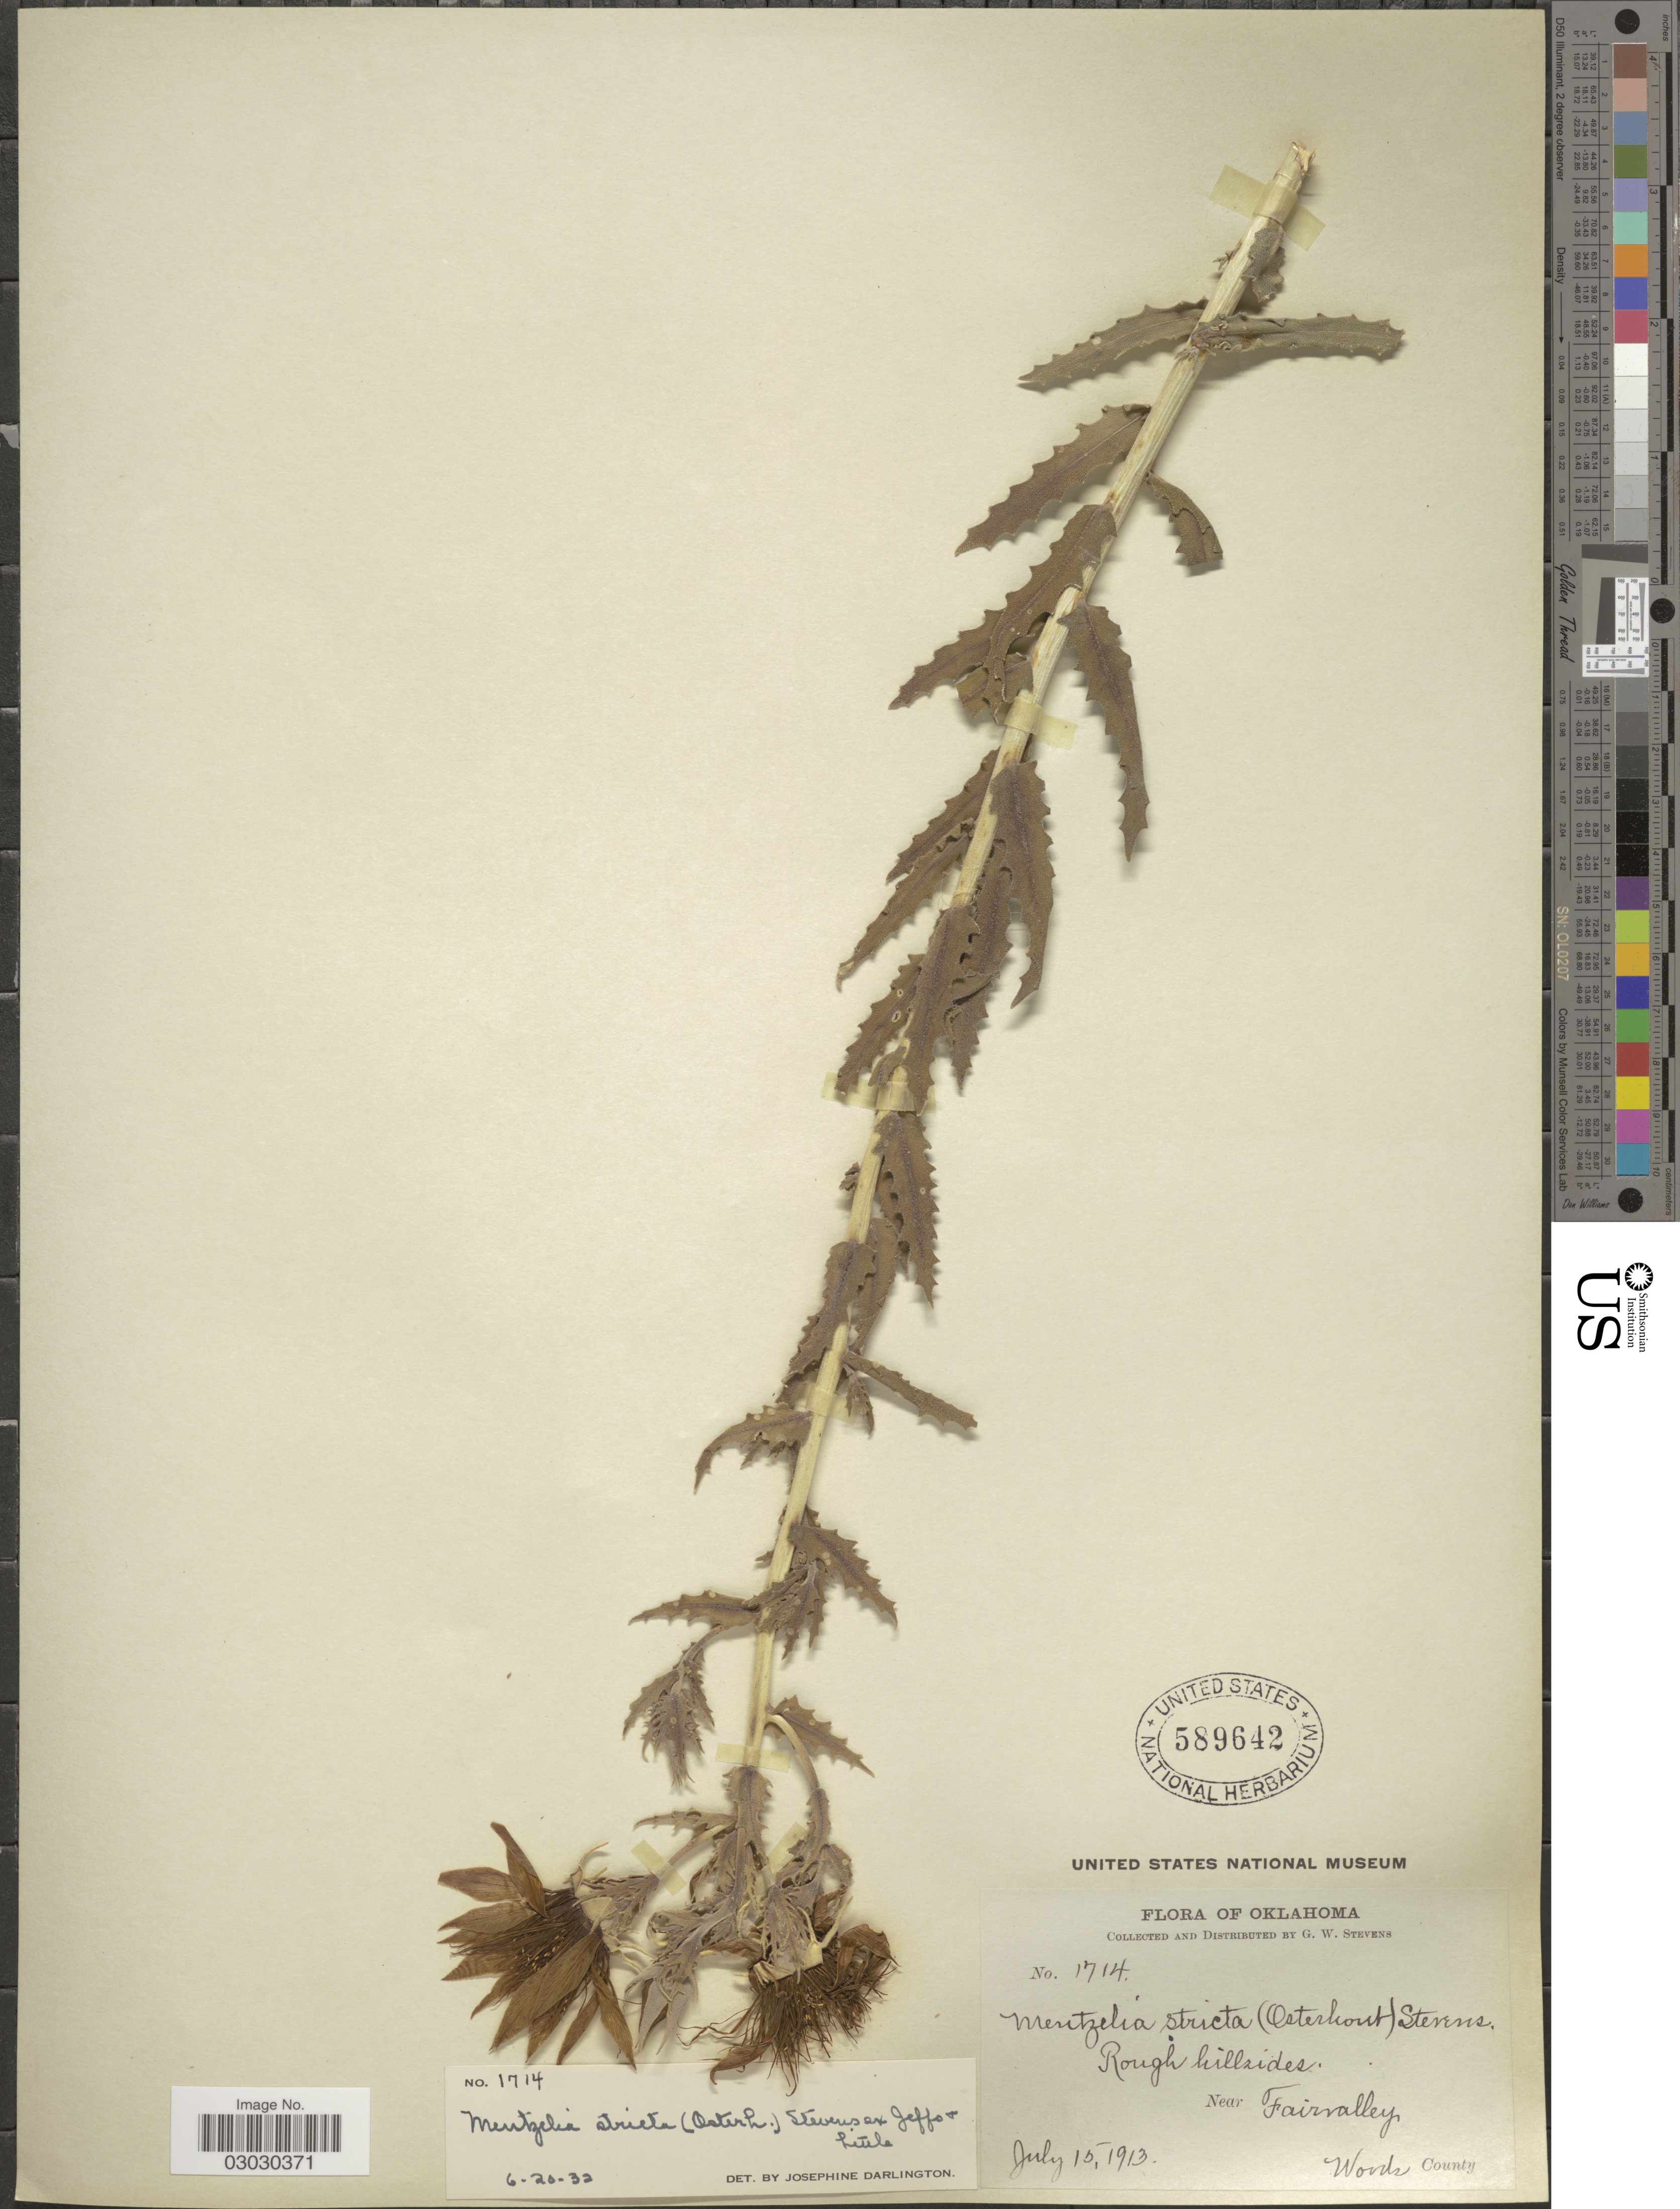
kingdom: Plantae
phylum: Tracheophyta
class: Magnoliopsida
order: Cornales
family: Loasaceae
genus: Mentzelia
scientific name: Mentzelia stricta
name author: (Osterh.) Stevens ex Jeffs & Little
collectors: G. W. Stevens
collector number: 1714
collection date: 1913-07-15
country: United States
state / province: Oklahoma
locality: Rough hillsides. Near Fairvalley. Woods County.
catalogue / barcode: US 589642